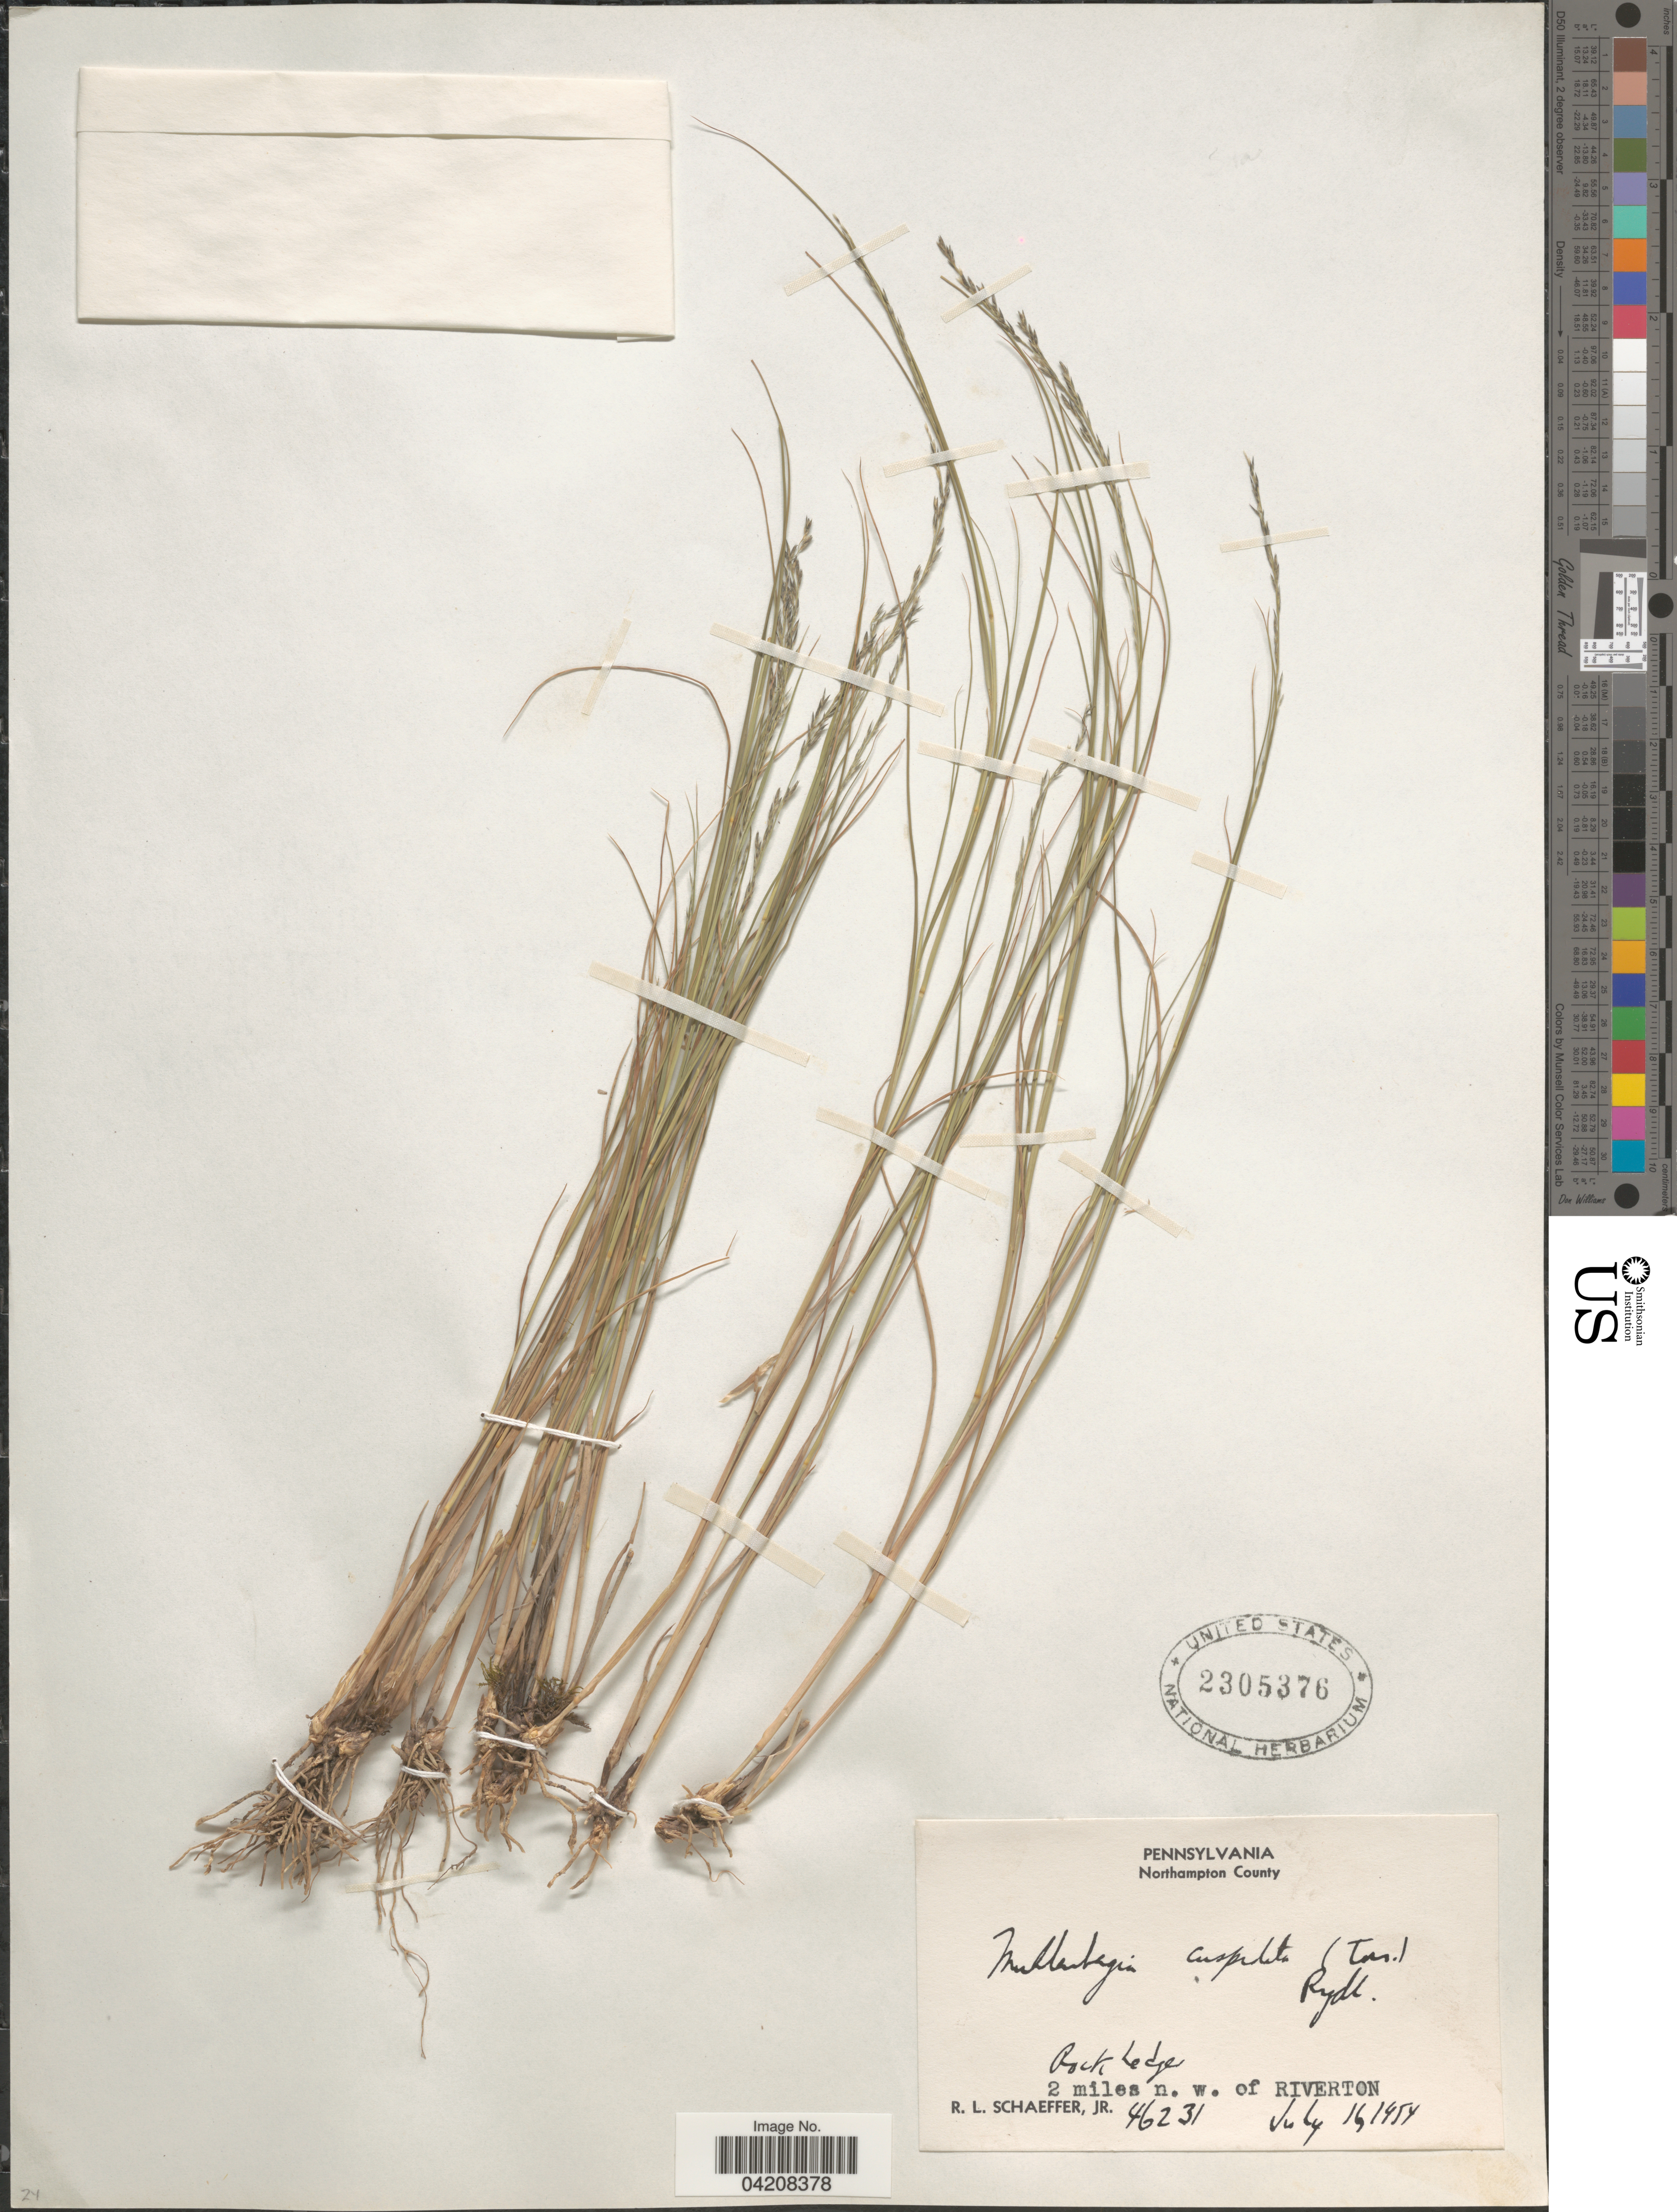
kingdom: Plantae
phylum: Tracheophyta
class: Liliopsida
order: Poales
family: Poaceae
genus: Muhlenbergia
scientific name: Muhlenbergia cuspidata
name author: (Torr. ex Hook.) Rydb.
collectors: R. Schaeffer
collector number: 46231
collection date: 1954-07-16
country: United States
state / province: Pennsylvania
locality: Northampton County. Rock ledge. 2 miles n. w. of Riverton.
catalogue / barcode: US 2305376